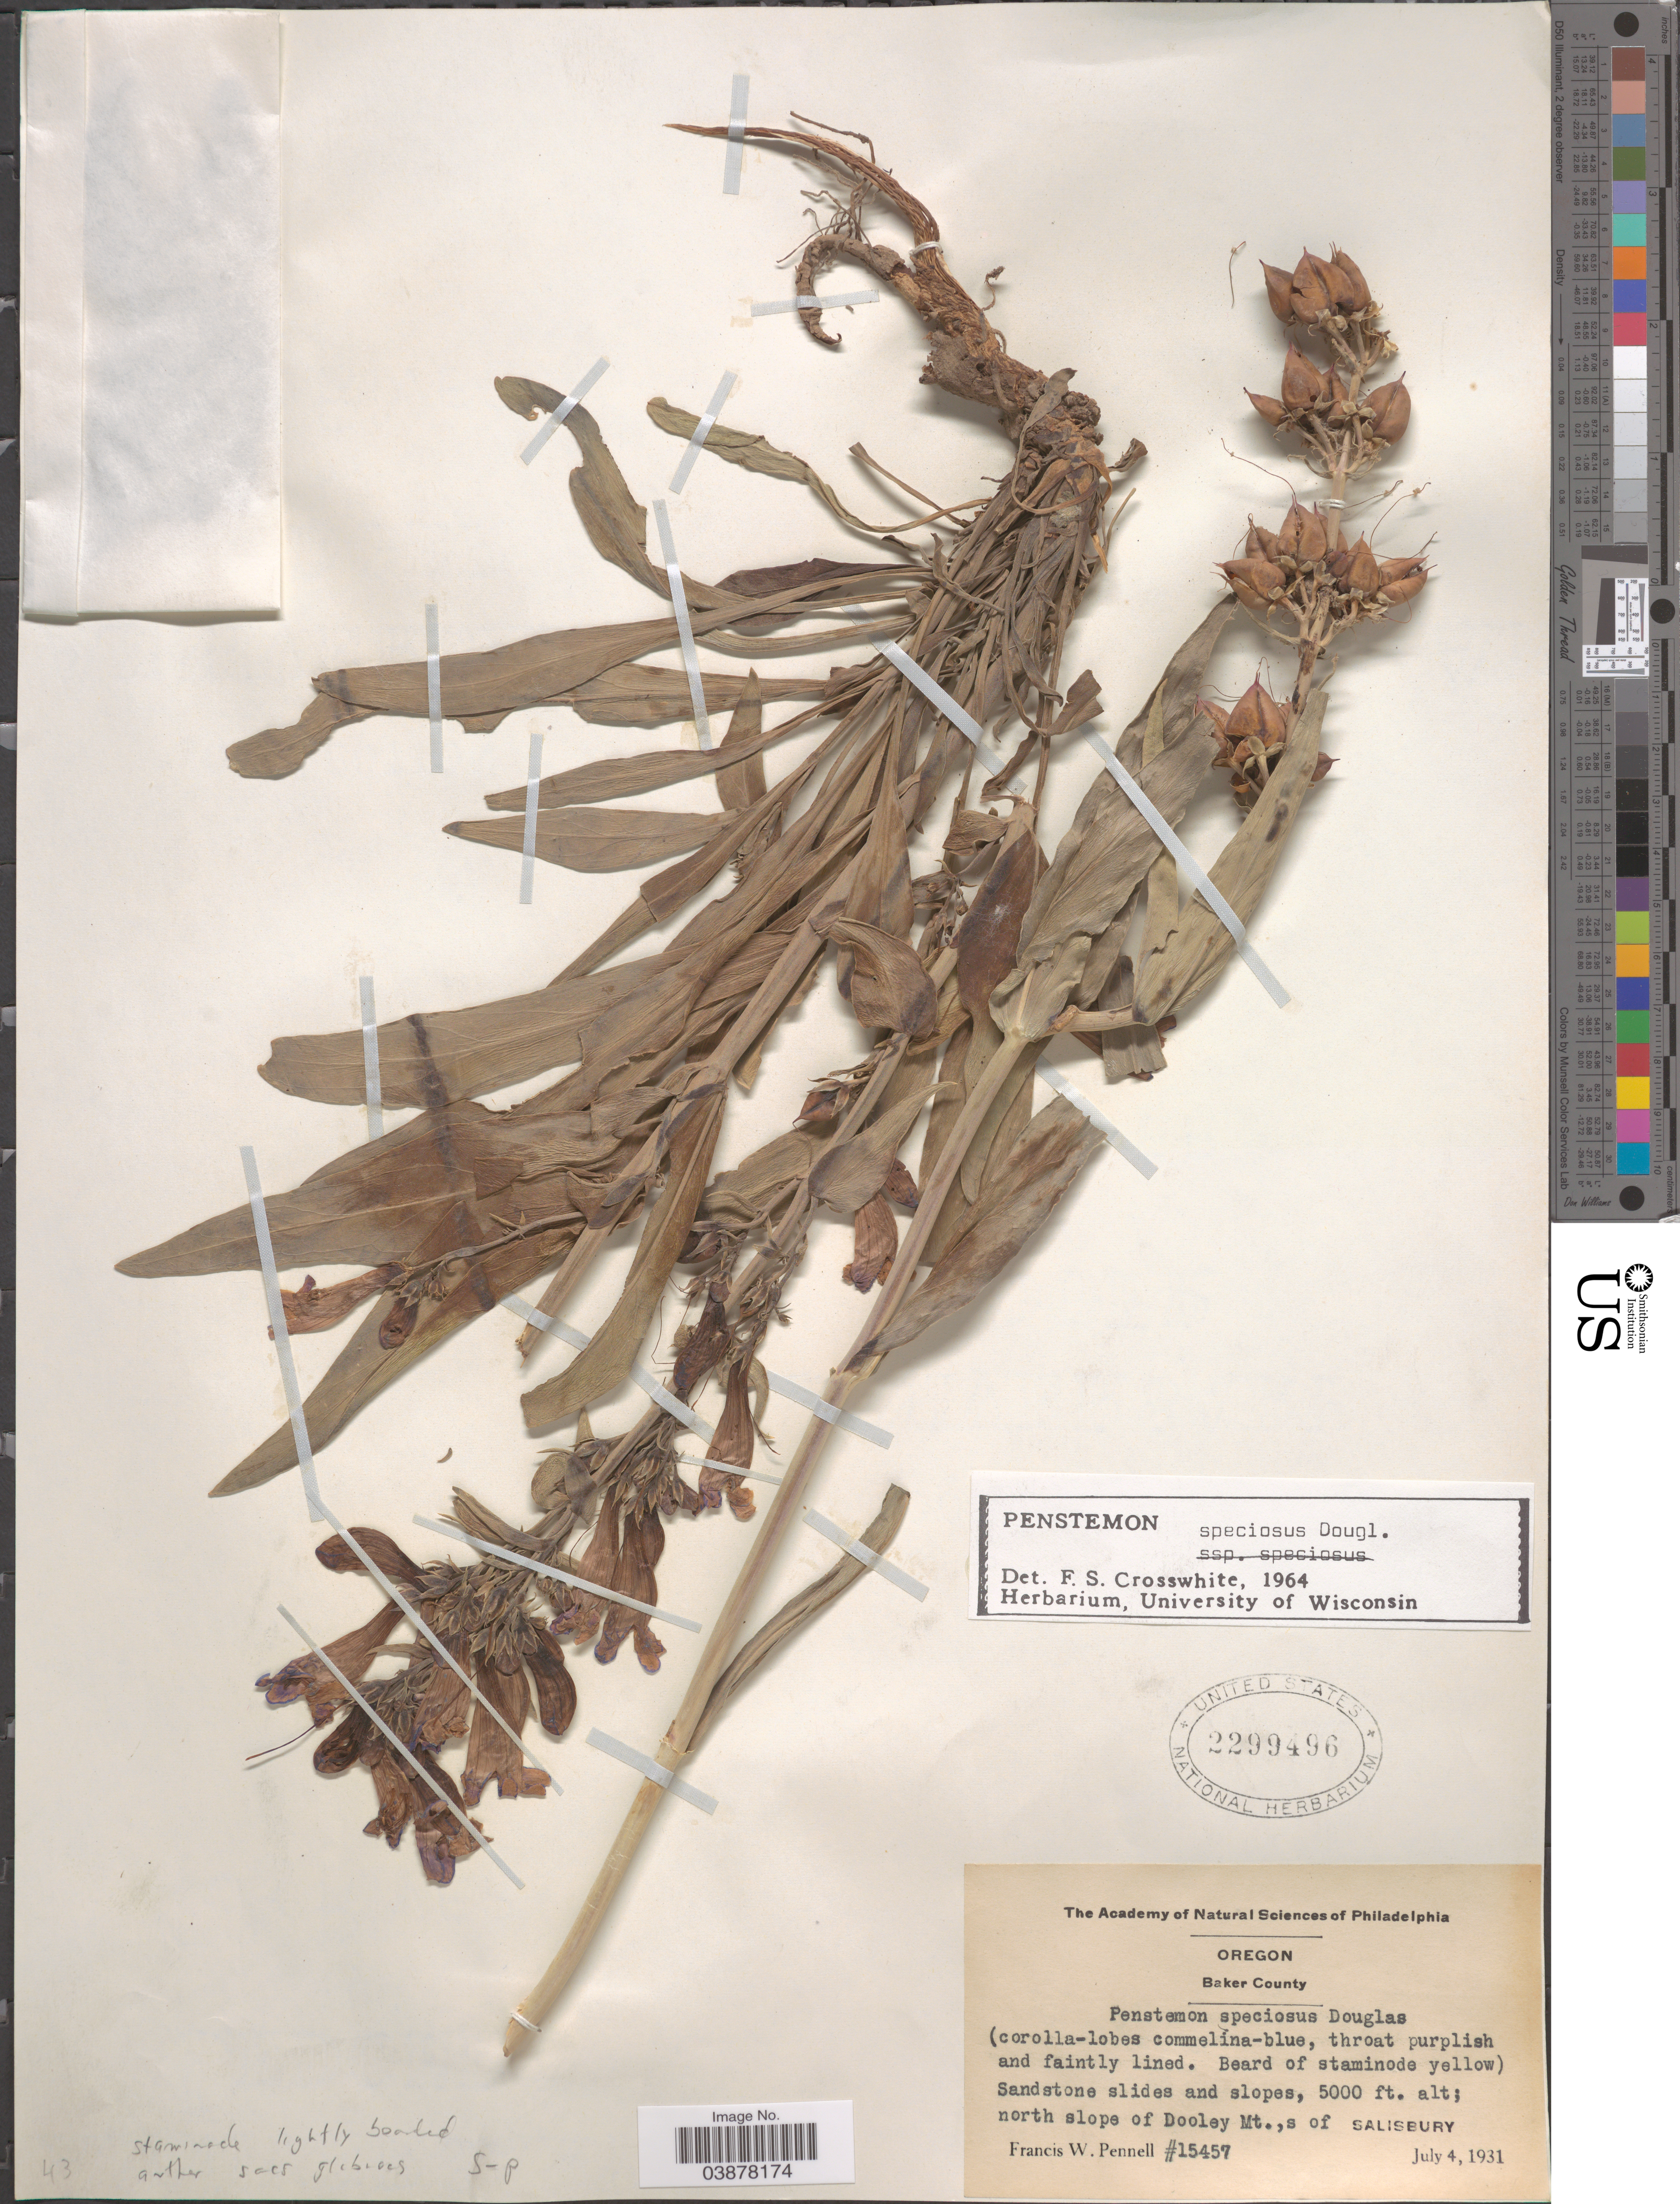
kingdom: Plantae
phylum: Tracheophyta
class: Magnoliopsida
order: Lamiales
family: Plantaginaceae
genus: Penstemon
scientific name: Penstemon speciosus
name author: Douglas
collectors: F. W. Pennell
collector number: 15457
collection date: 1931-07-04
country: United States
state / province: Oregon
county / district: Baker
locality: North slope of Dooley Mt., s of Salisbury.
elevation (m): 1524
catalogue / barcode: US 2299496